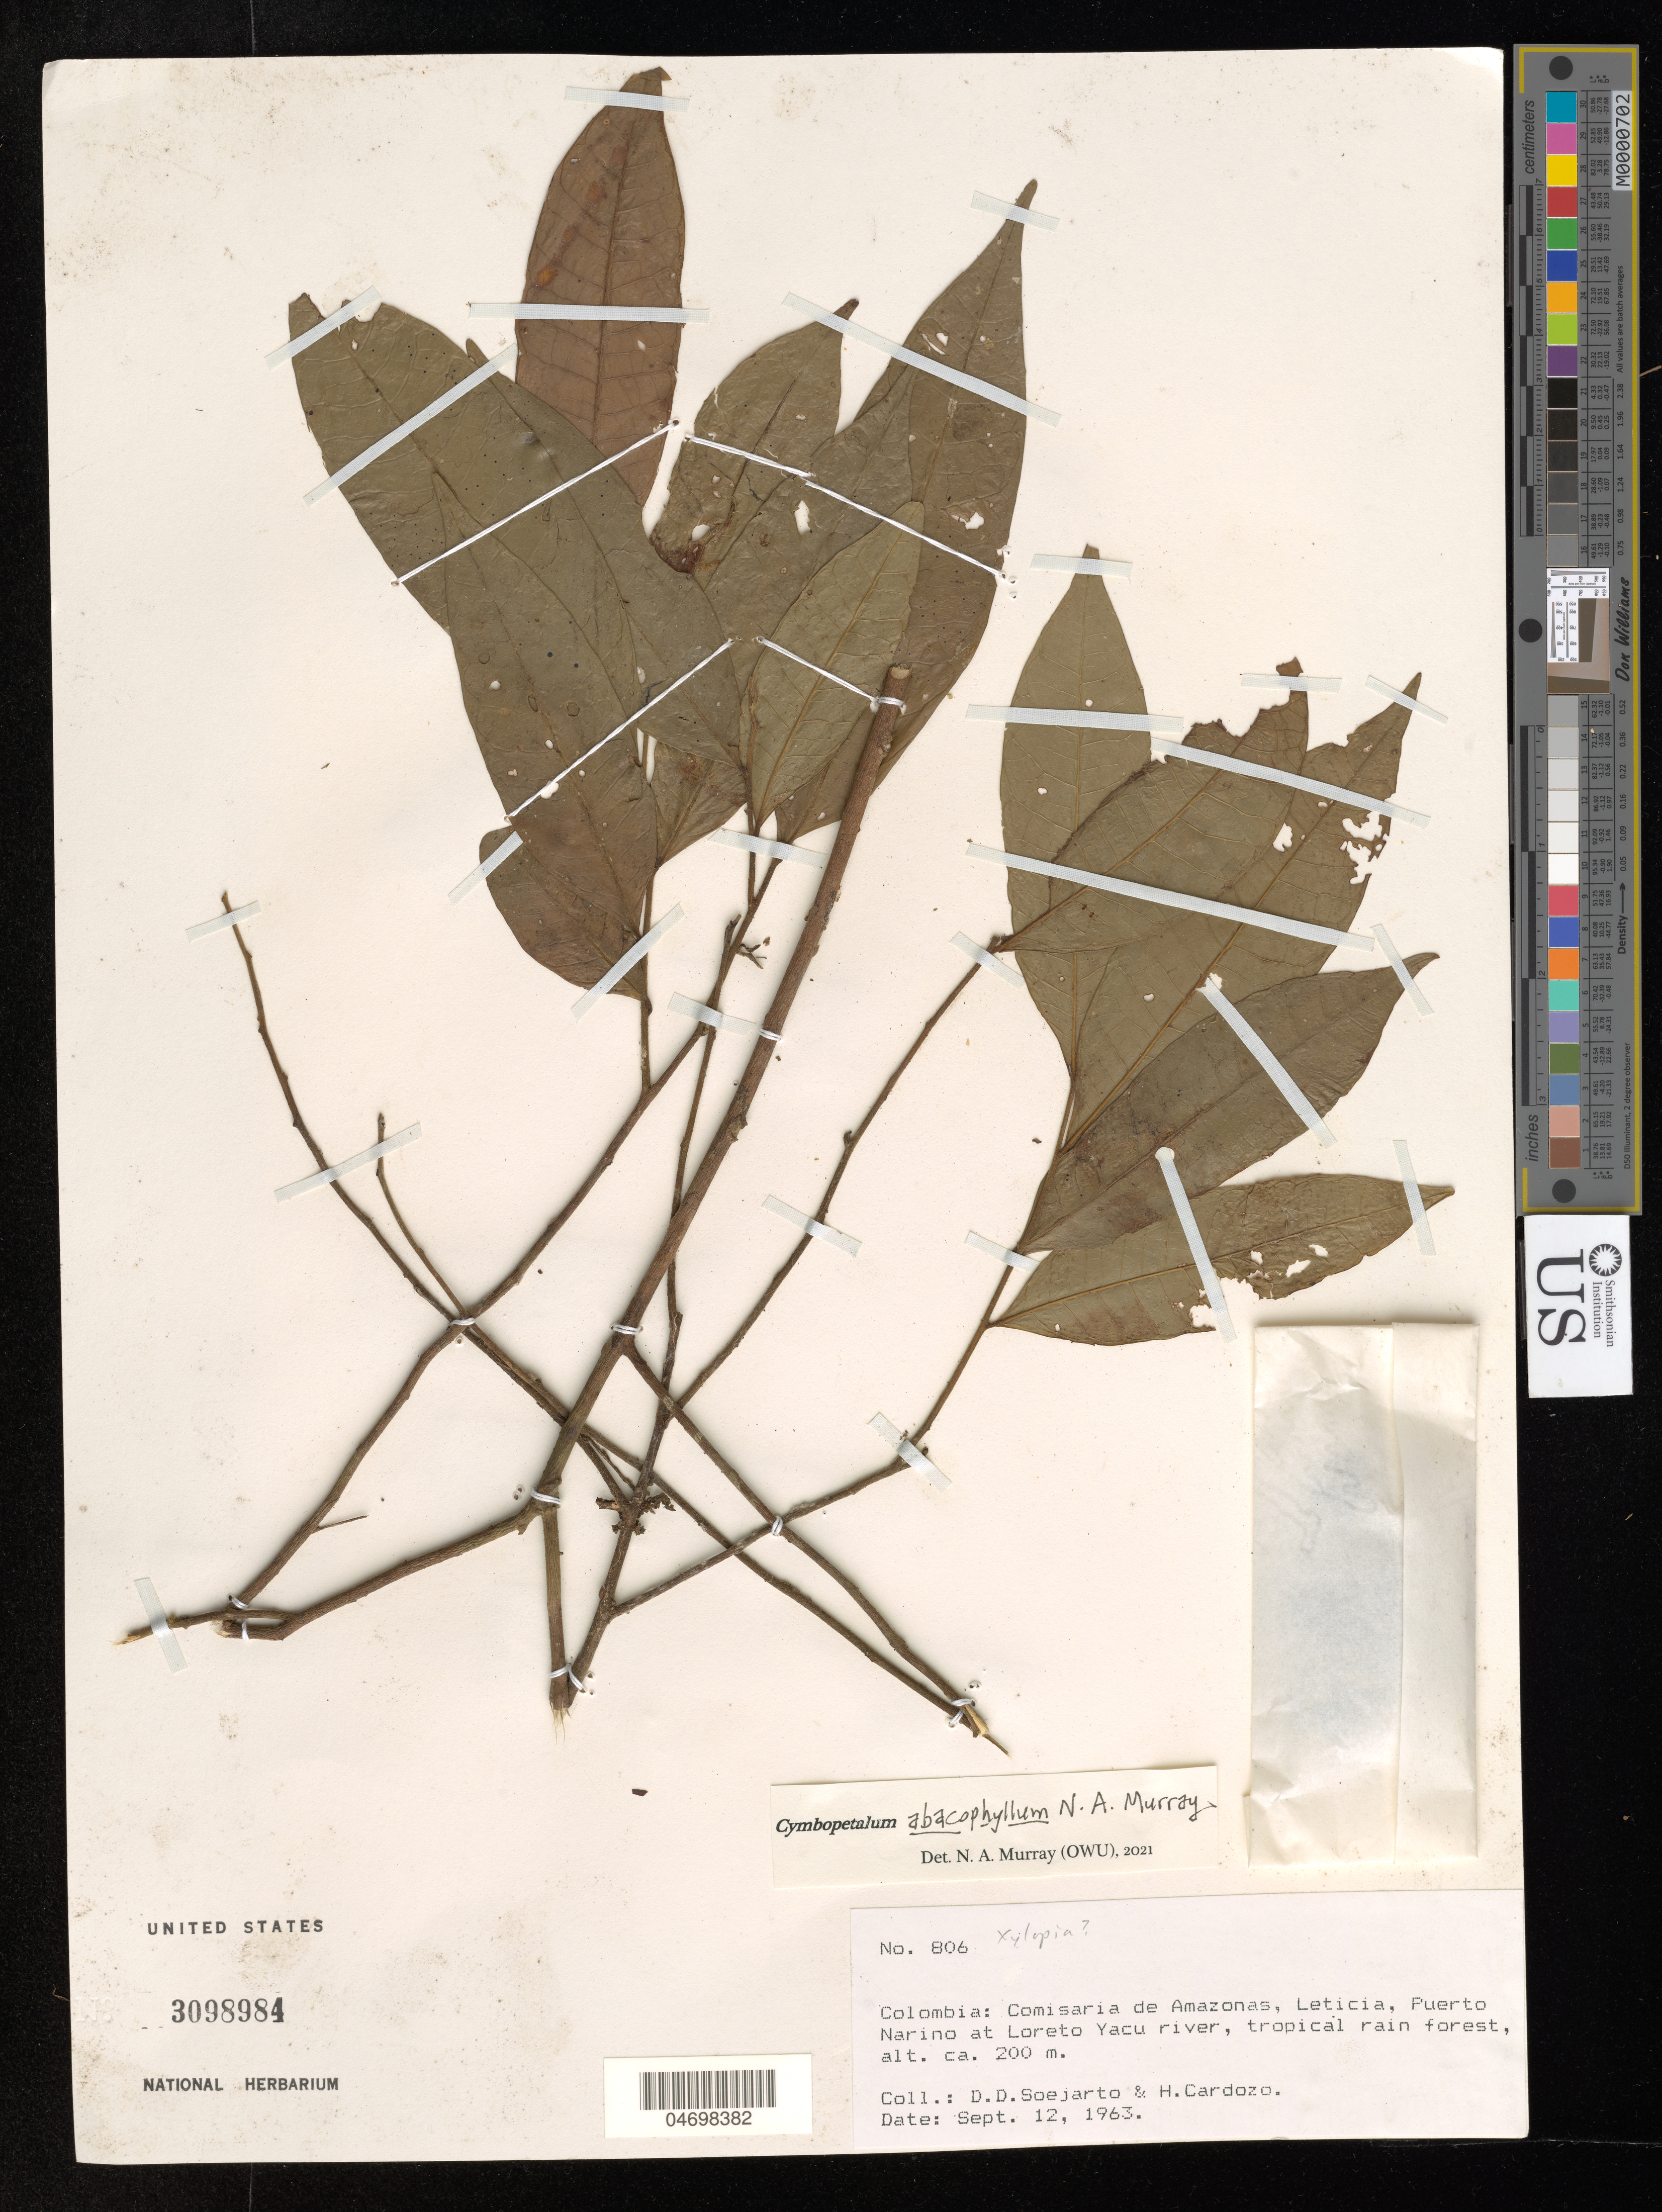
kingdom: Plantae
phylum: Tracheophyta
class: Magnoliopsida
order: Magnoliales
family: Annonaceae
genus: Cymbopetalum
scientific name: Cymbopetalum abacophyllum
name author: N.A. Murray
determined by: Murray, N. A.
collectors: D. D. Soejarto & H. Cardozo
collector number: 806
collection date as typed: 12 Sep 1963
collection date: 1963-09-12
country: Colombia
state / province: Amazônas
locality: Leticia, Puerto Narino at Loreto Yacu River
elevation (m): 200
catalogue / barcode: US 3098984